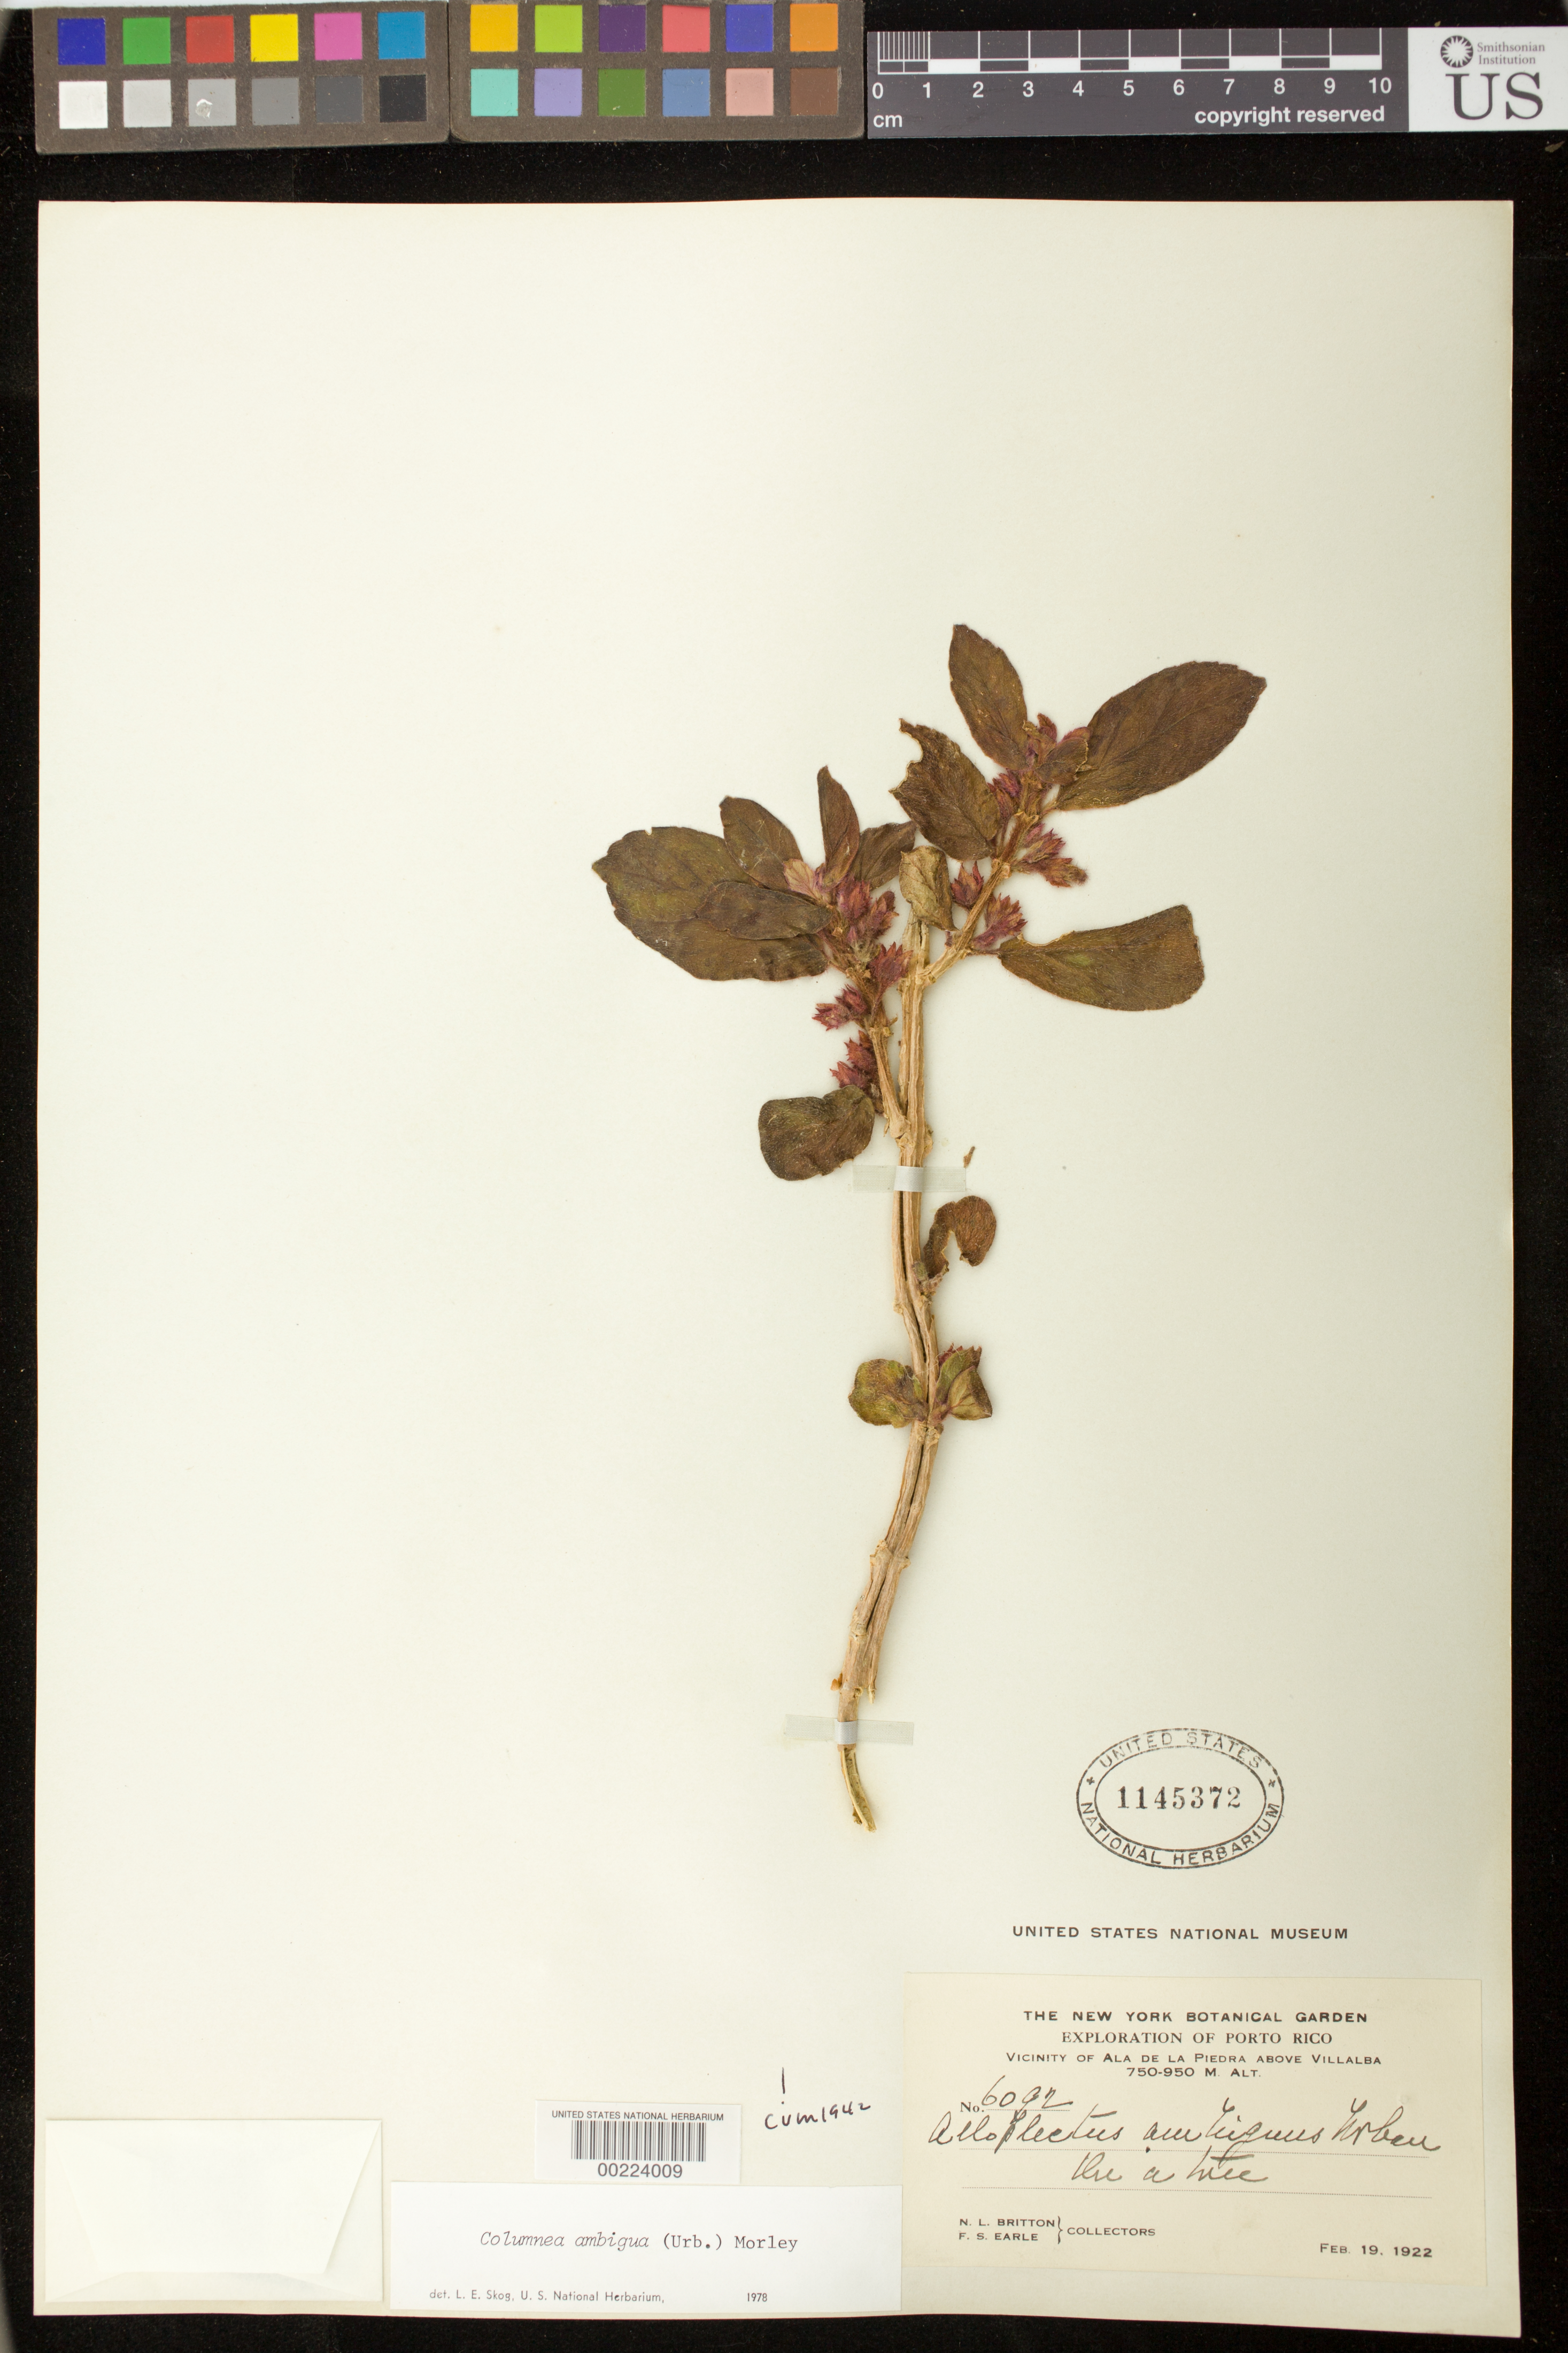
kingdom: Plantae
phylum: Tracheophyta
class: Magnoliopsida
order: Lamiales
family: Gesneriaceae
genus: Columnea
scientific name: Columnea ambigua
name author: (Urb.) B.D. Morley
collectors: N. Britton & F. S. Earle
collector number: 6092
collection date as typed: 19 Feb 1922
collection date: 1922-02-19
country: Puerto Rico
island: Puerto Rico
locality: Vicinity of Ala de la Piedra above Villalba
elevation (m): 750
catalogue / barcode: US 1145372